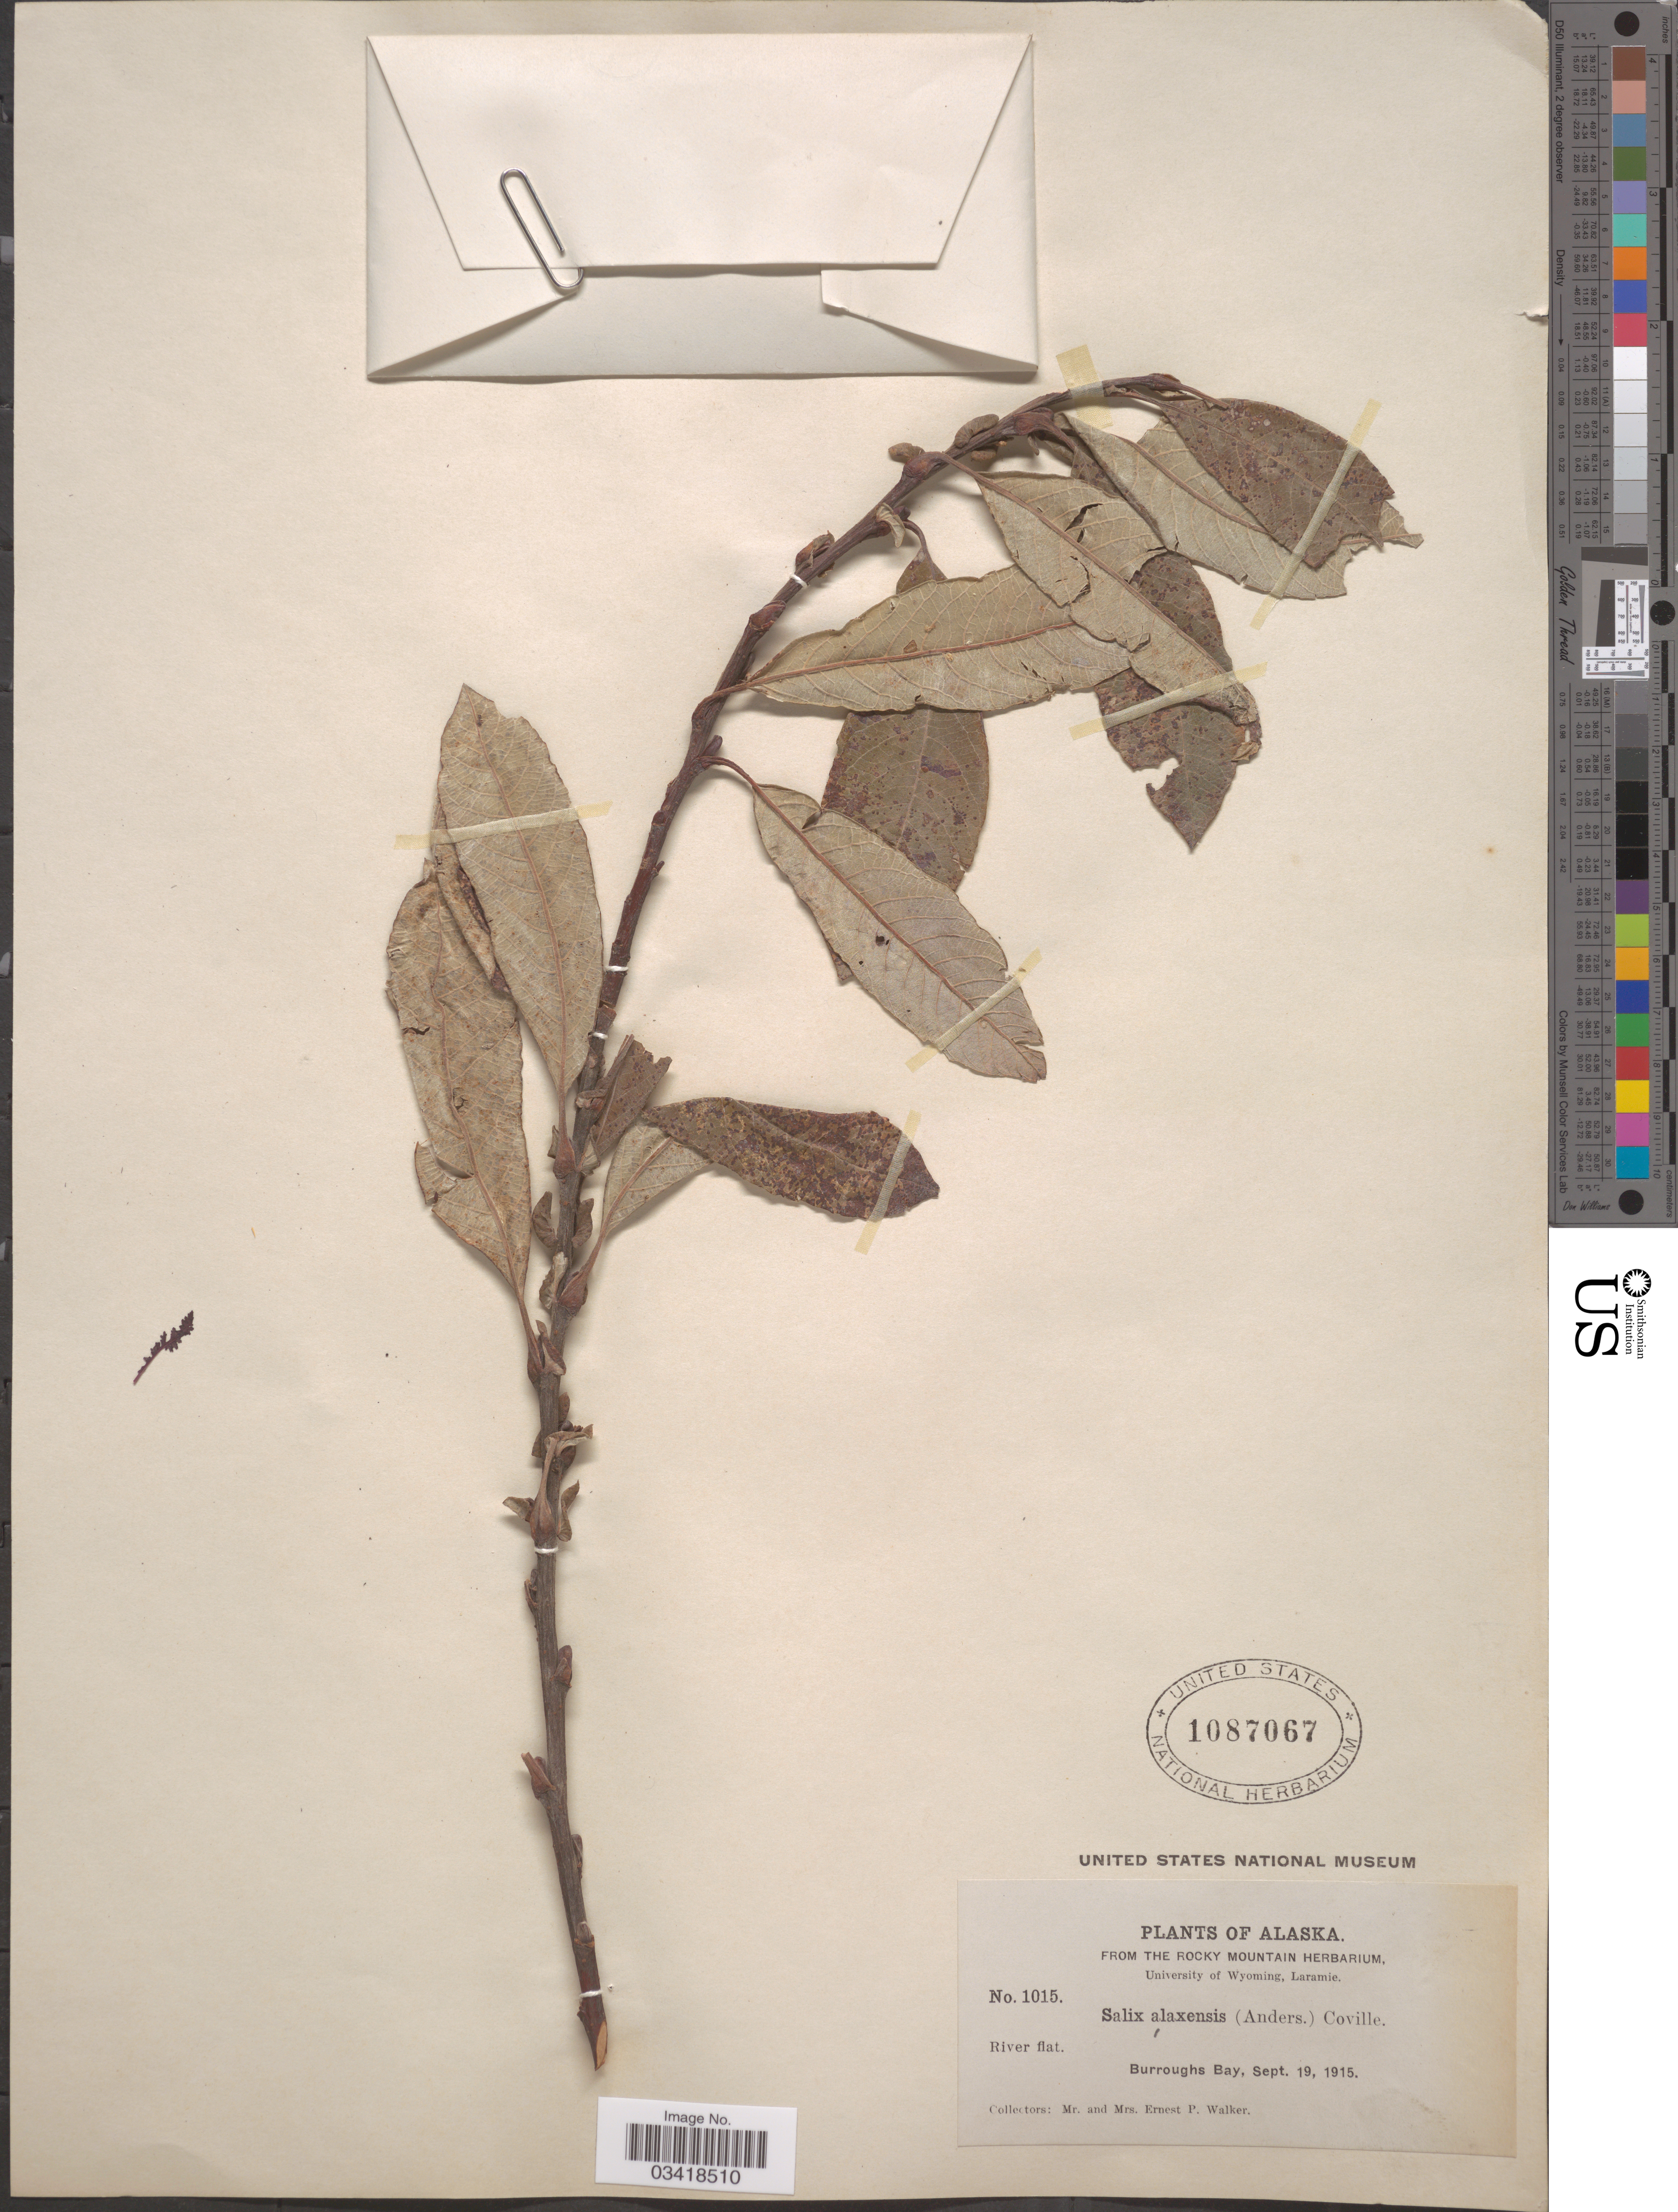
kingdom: Plantae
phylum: Tracheophyta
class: Magnoliopsida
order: Malpighiales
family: Salicaceae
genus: Salix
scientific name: Salix alaxensis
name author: (Andersson) Coville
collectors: E. P. Walker & E. Walker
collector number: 1015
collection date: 1915-09-19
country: United States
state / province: Alaska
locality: Burroughs Bay.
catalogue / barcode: US 1087067